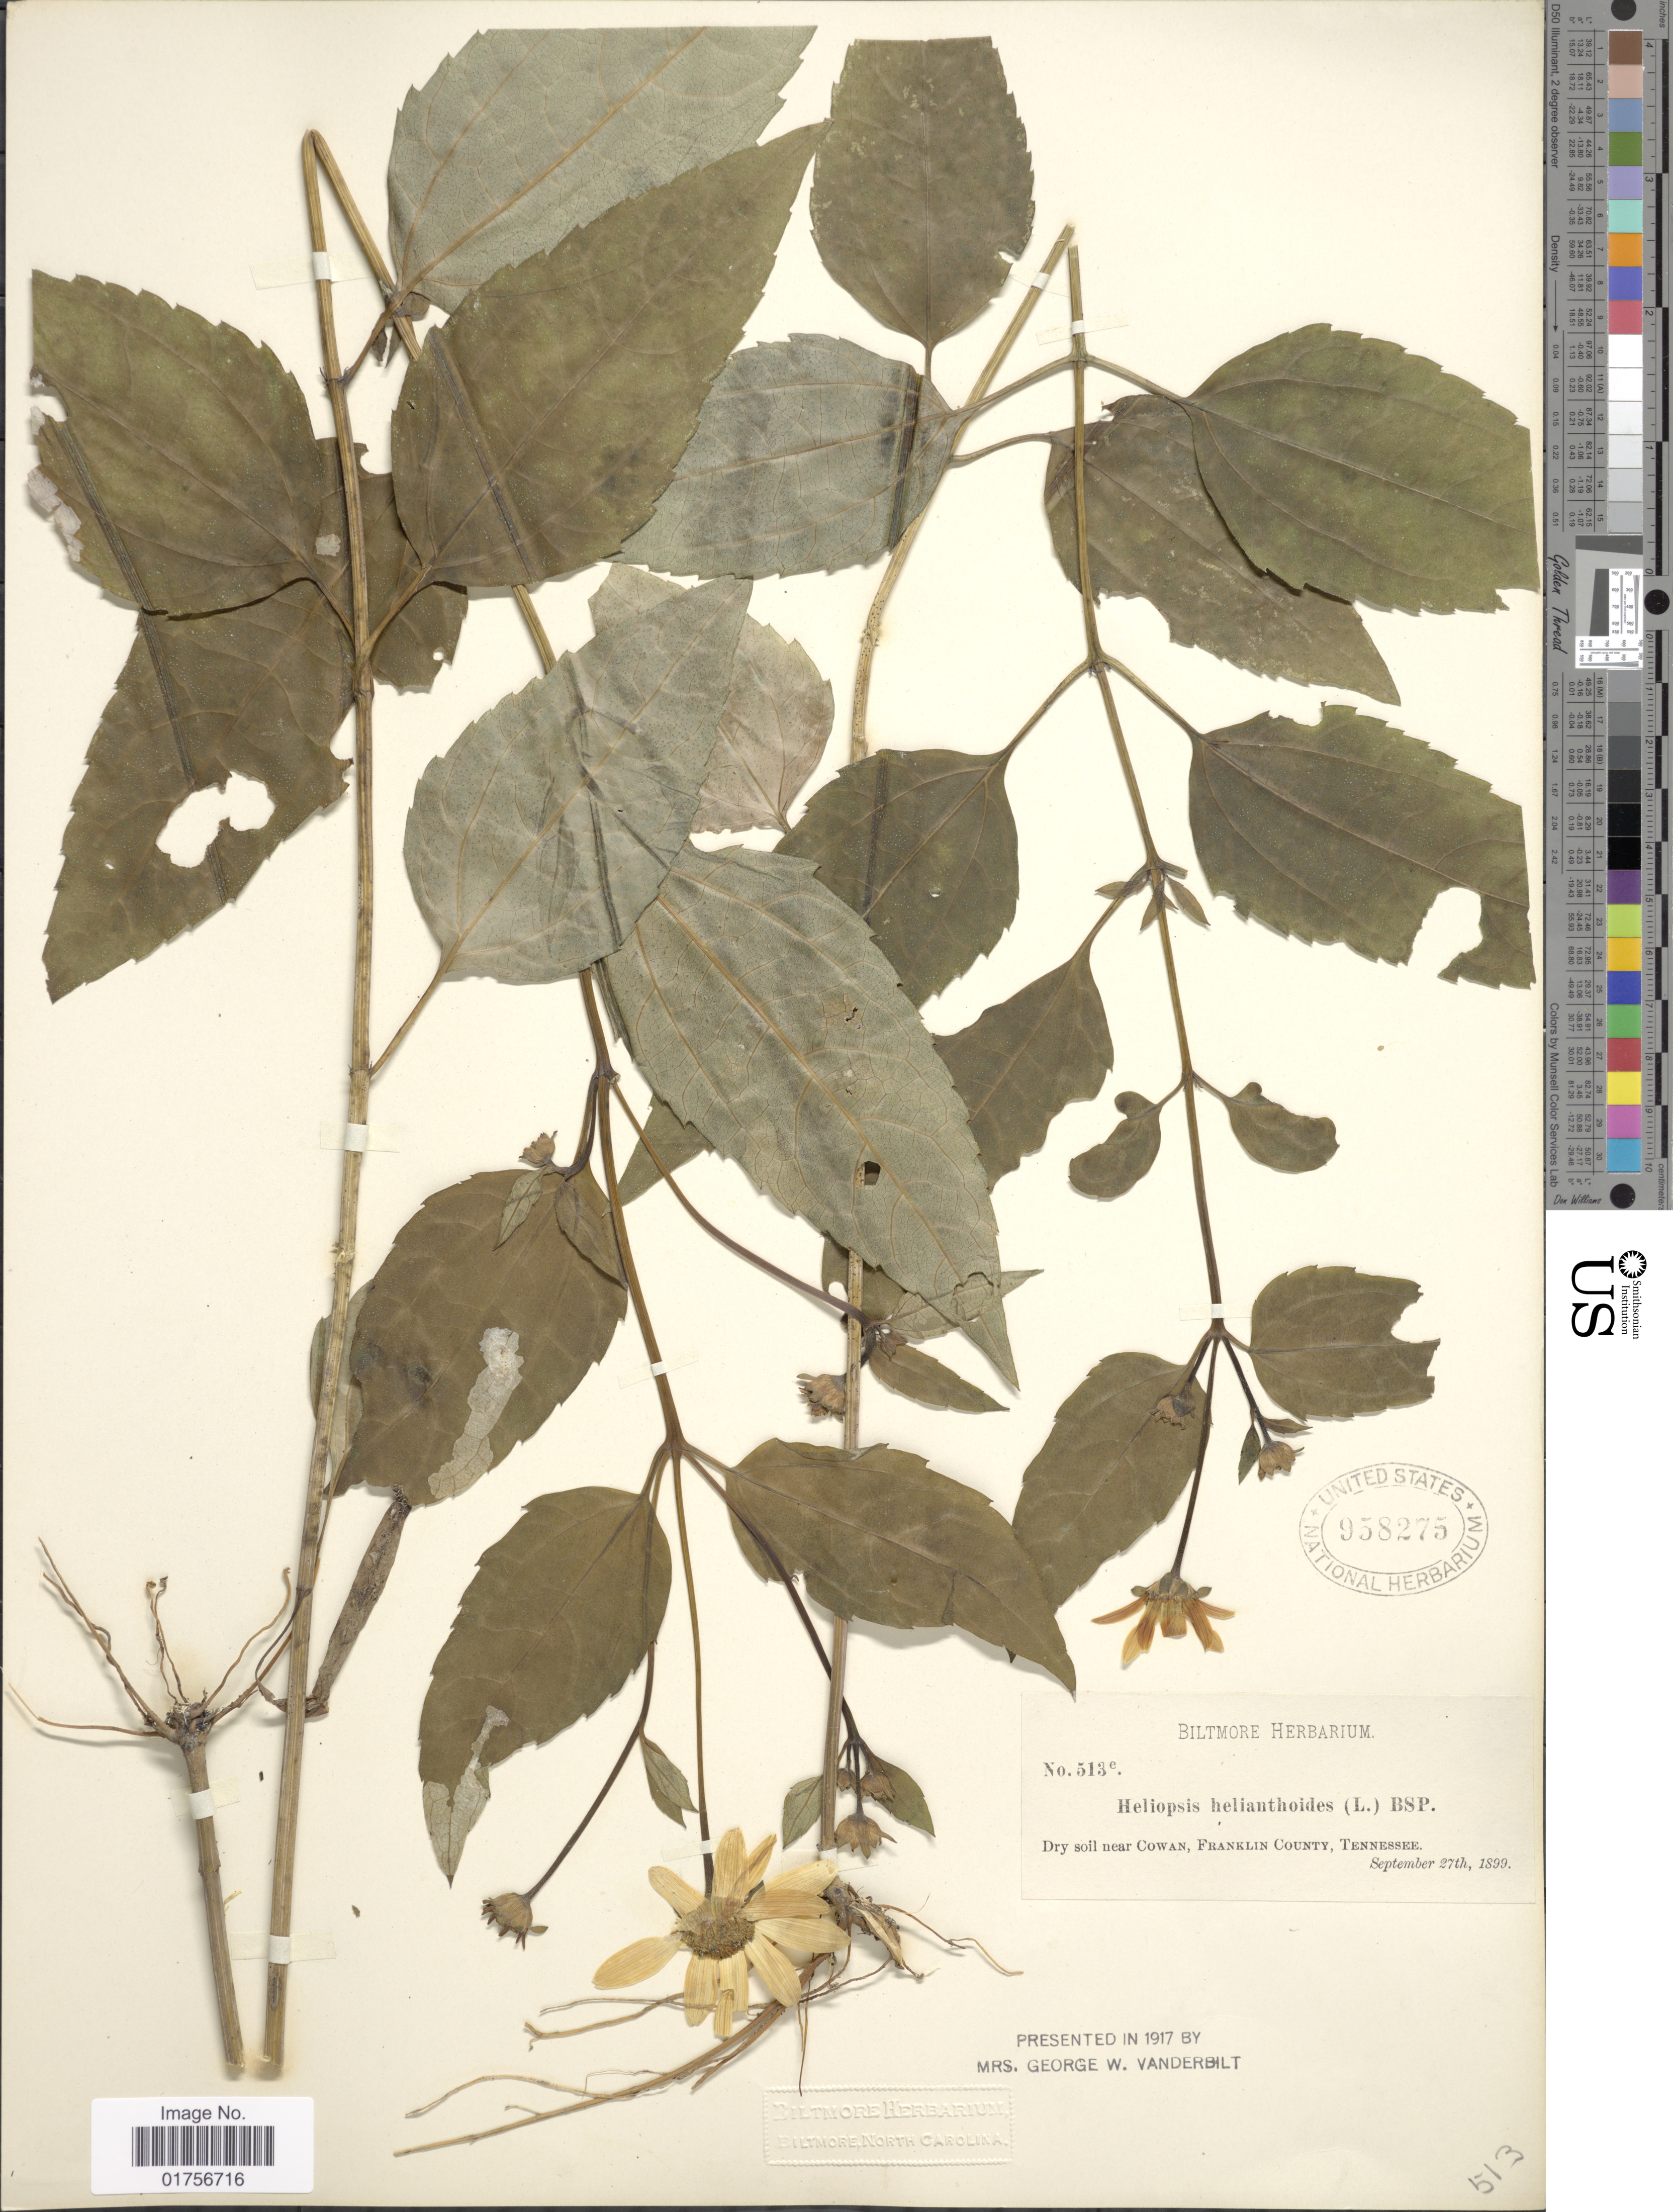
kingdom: Plantae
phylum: Tracheophyta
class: Magnoliopsida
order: Asterales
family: Asteraceae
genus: Heliopsis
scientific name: Heliopsis helianthoides subsp. helianthoides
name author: (L.) Sweet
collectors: ex herb. Biltmore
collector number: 513e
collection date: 1899-09-27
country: United States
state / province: Tennessee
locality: Near Cowan, Franklin County, Tennessee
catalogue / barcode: US 958275